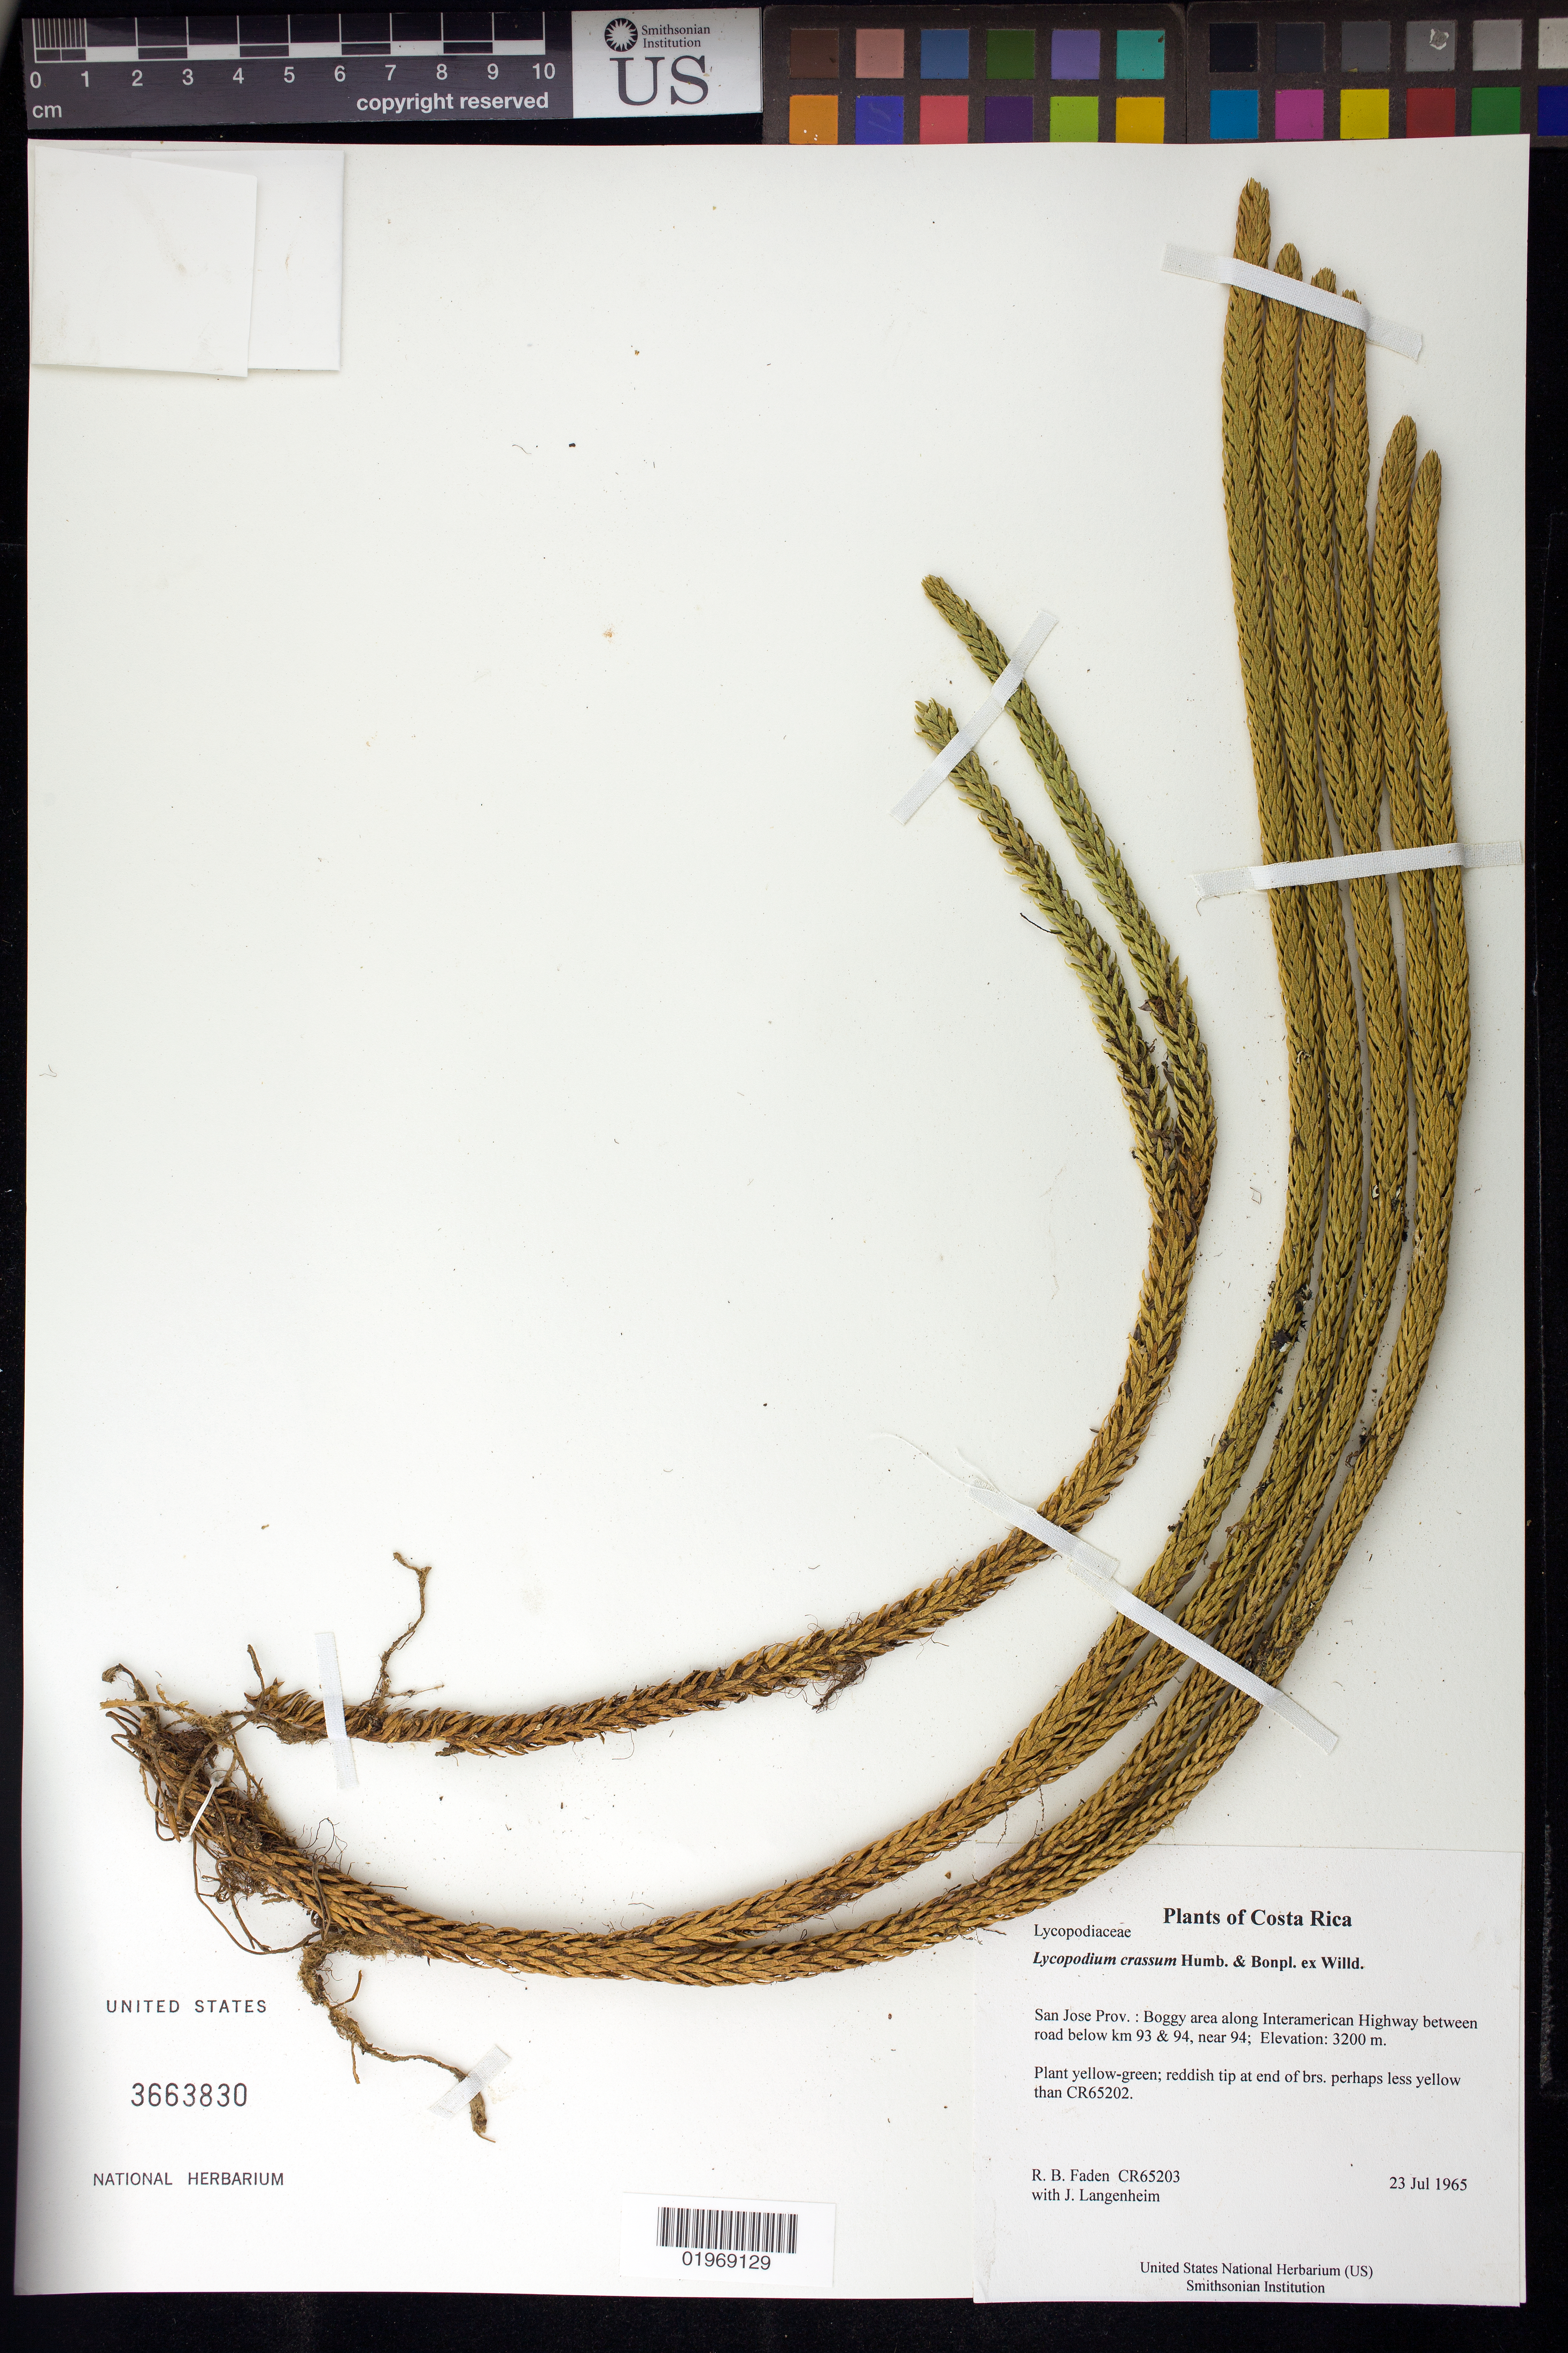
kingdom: Plantae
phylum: Tracheophyta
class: Lycopodiopsida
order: Lycopodiales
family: Lycopodiaceae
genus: Phlegmariurus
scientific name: Phlegmariurus crassus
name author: (Humb. & Bonpl. ex Willd.) B. Øllg.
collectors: R. B. Faden & J. Langenheim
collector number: CR65203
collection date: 1965-07-23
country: Costa Rica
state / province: San Jose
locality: Boggy area along Interamerican Highway between km 93 & 94, near 94.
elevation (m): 3200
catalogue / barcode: US 3663830